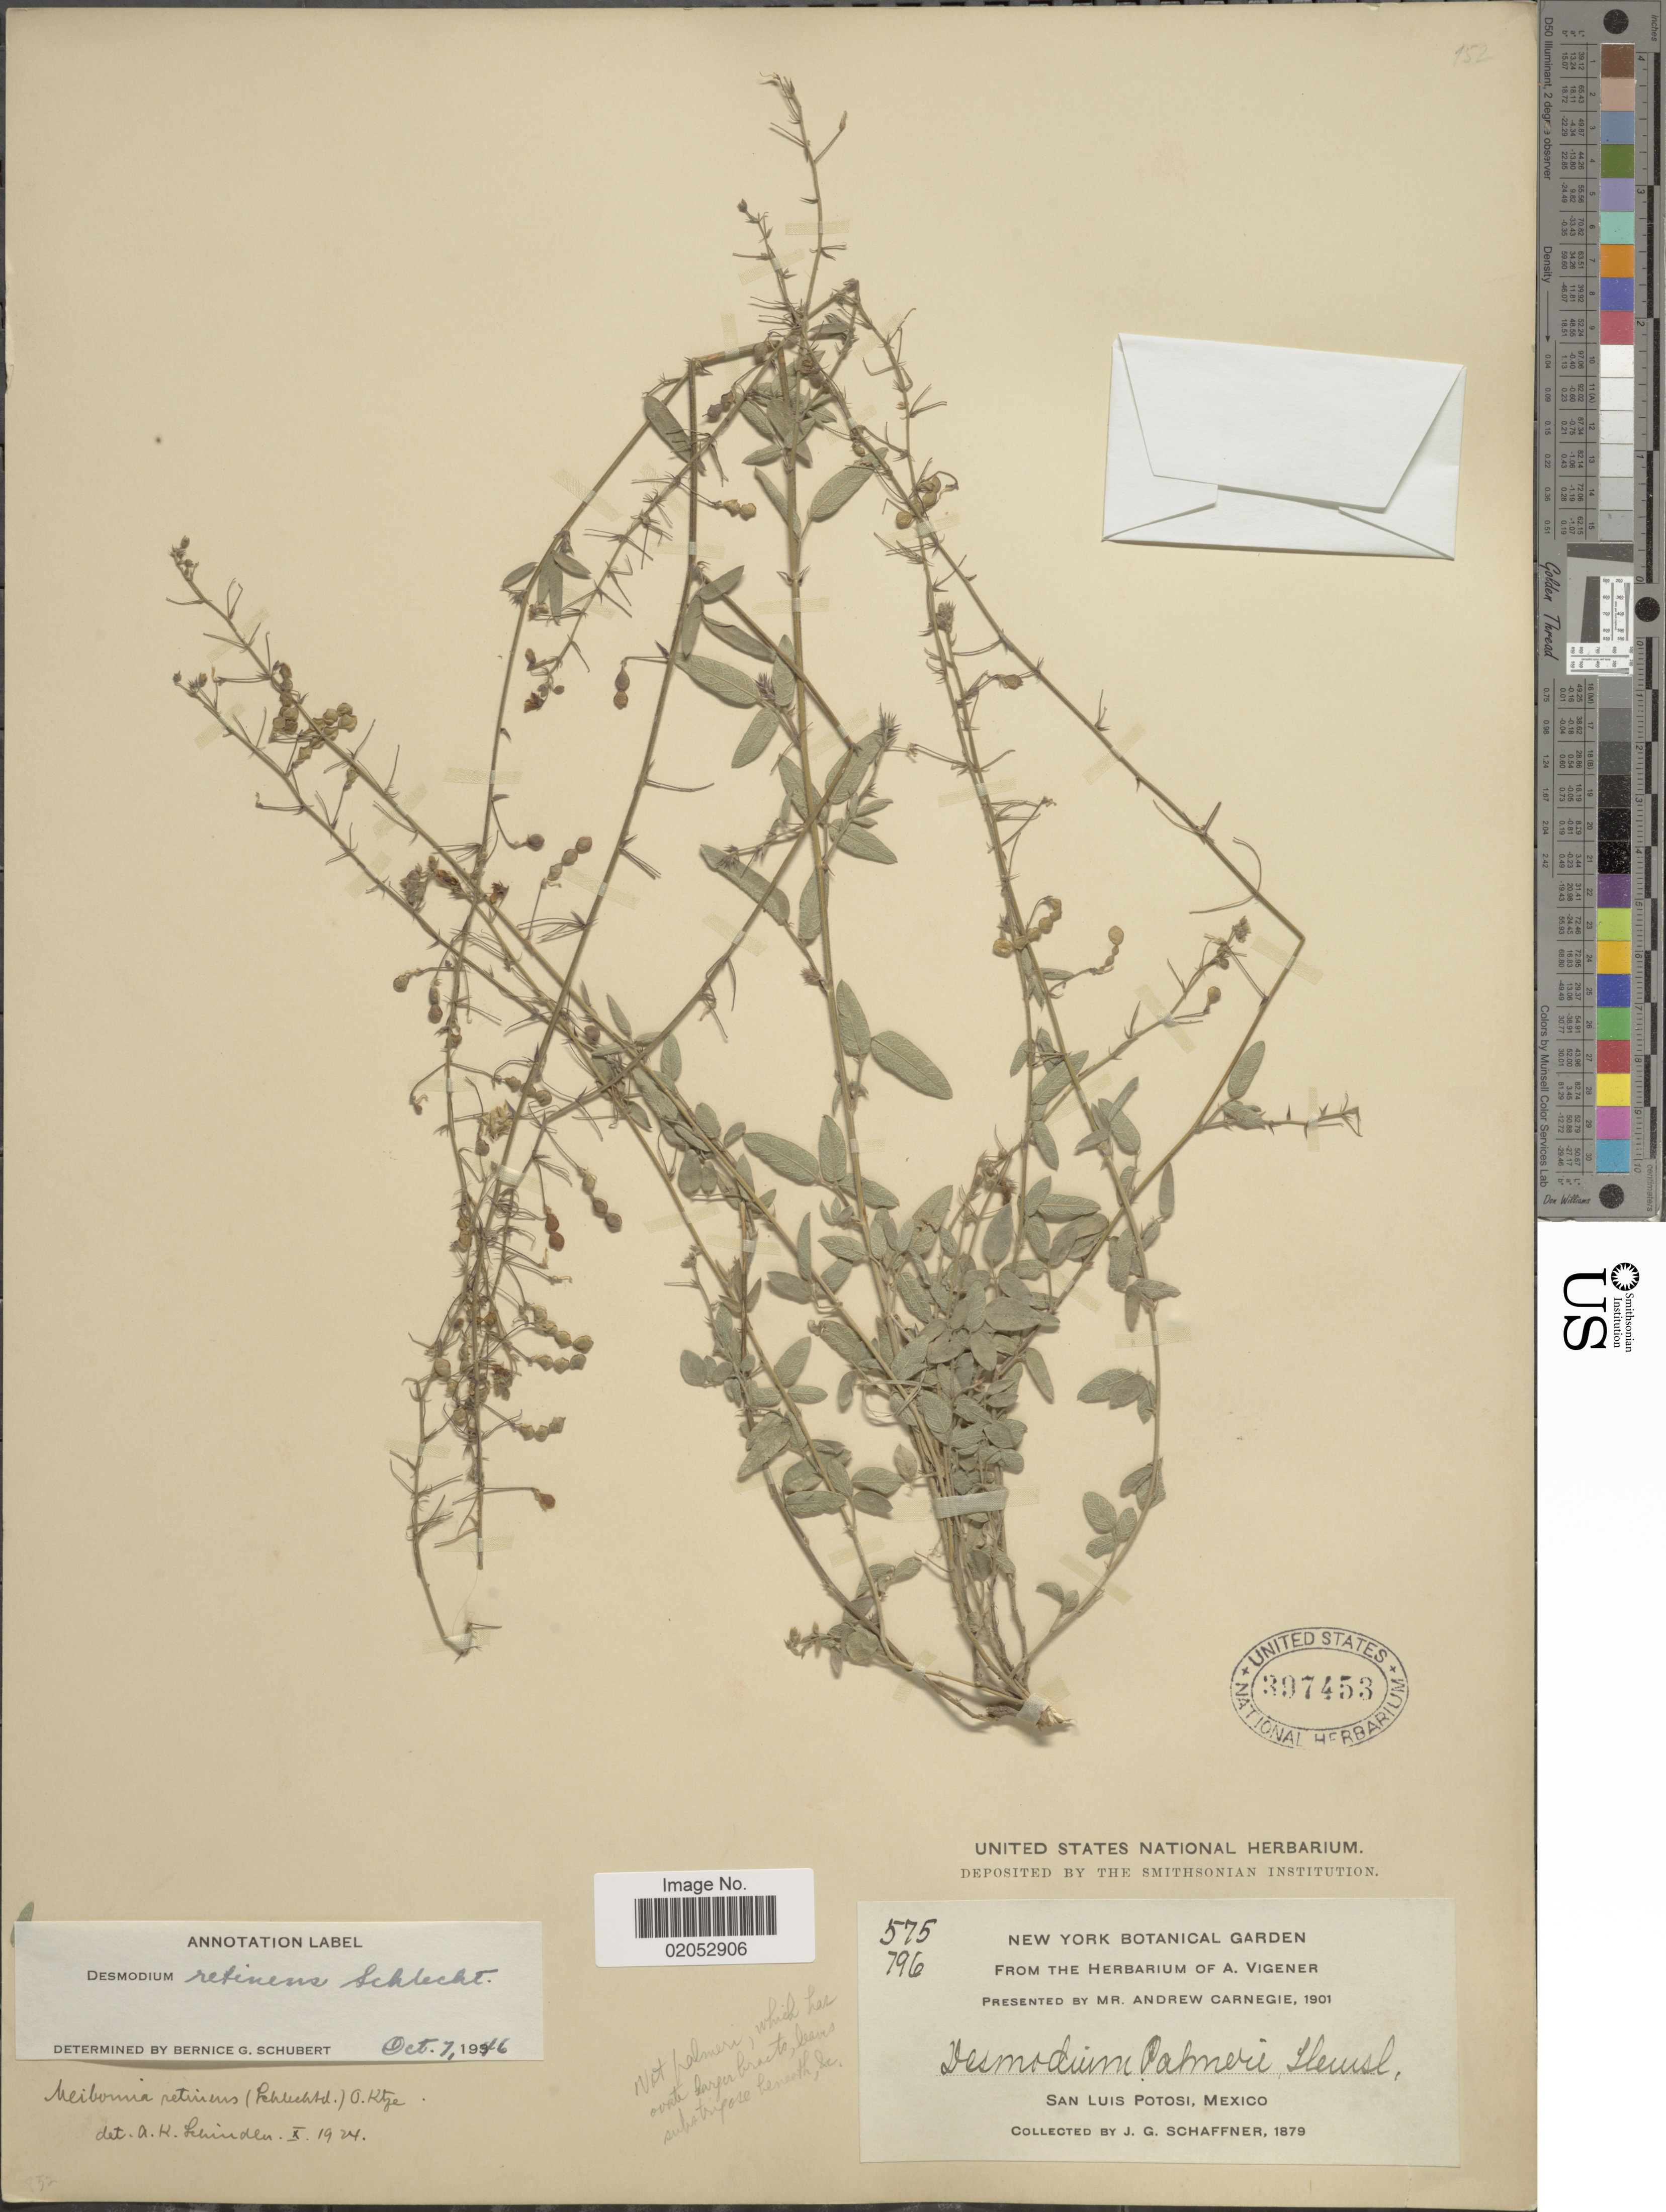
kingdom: Plantae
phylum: Tracheophyta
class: Magnoliopsida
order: Fabales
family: Fabaceae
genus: Desmodium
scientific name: Desmodium retinens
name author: Schltdl.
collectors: J. G. Schaffner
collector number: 575/796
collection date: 1879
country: Mexico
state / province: San Luis Potosí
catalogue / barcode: US 397453